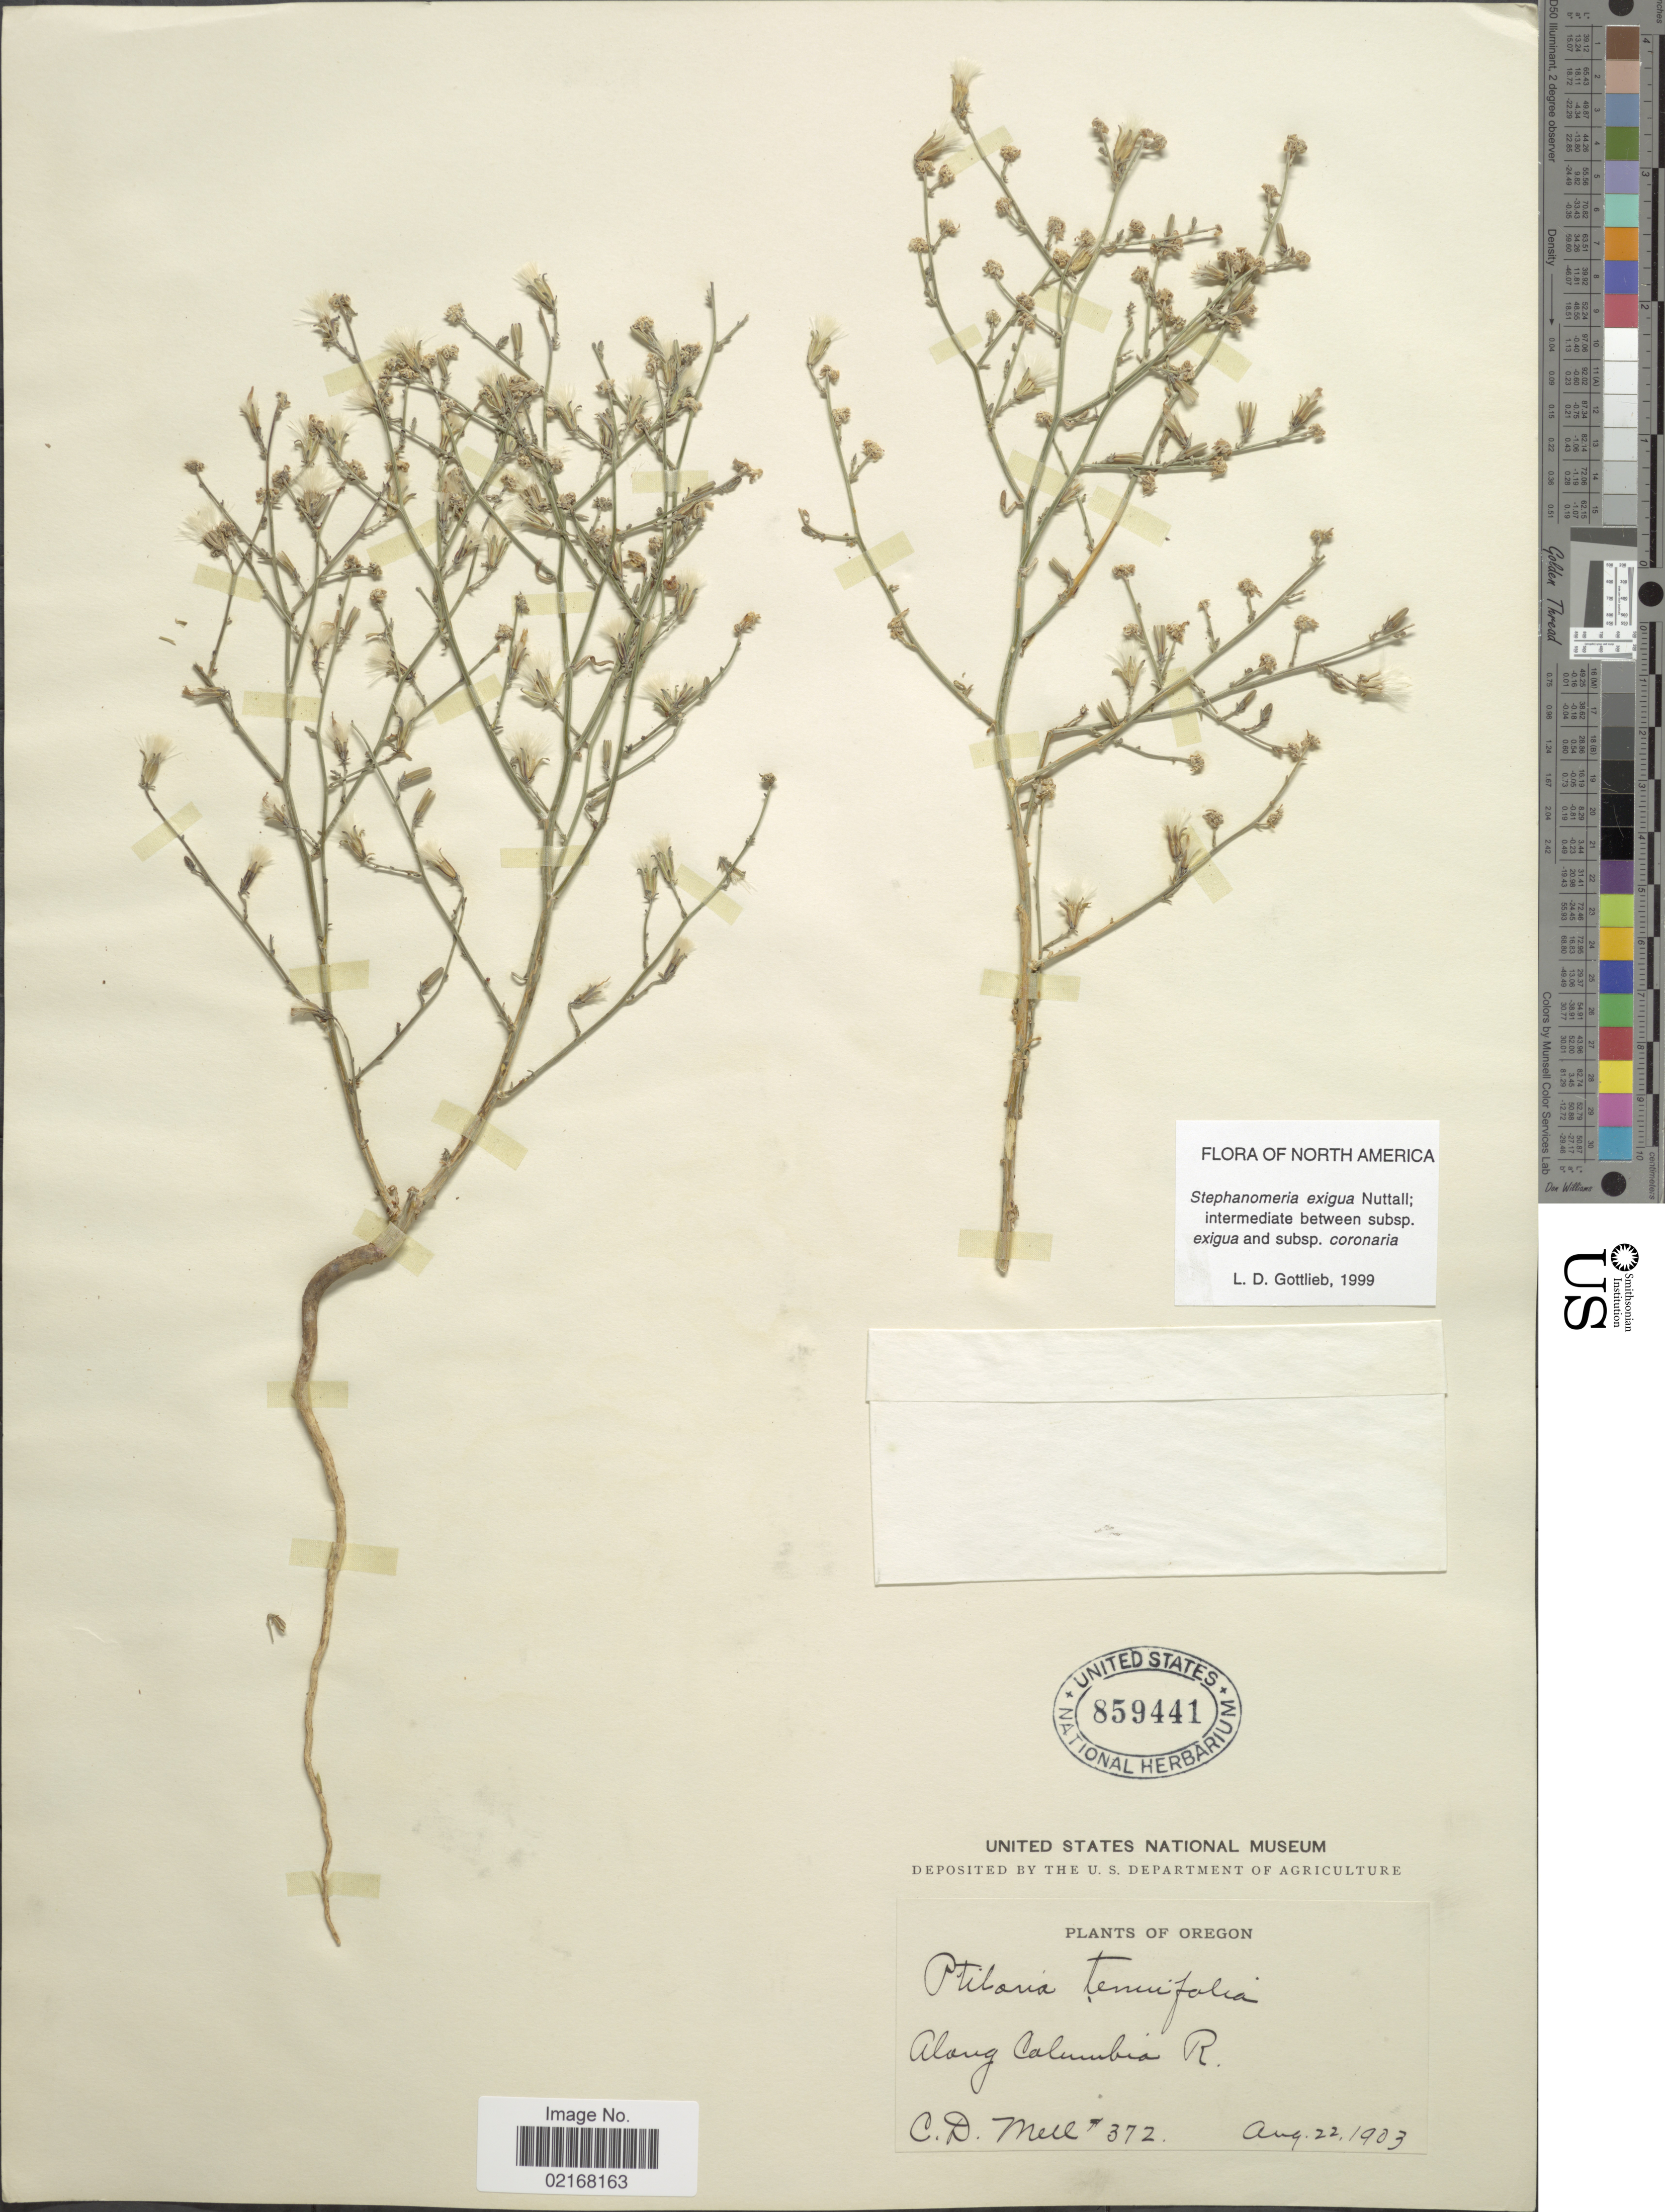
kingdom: Plantae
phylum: Tracheophyta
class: Magnoliopsida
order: Asterales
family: Asteraceae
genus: Stephanomeria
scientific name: Stephanomeria exigua subsp. coronaria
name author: (Greene) Gottlieb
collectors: C. D. Mell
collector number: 372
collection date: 1903-08-22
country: United States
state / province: Oregon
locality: Along Columbia R.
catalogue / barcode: US 859441